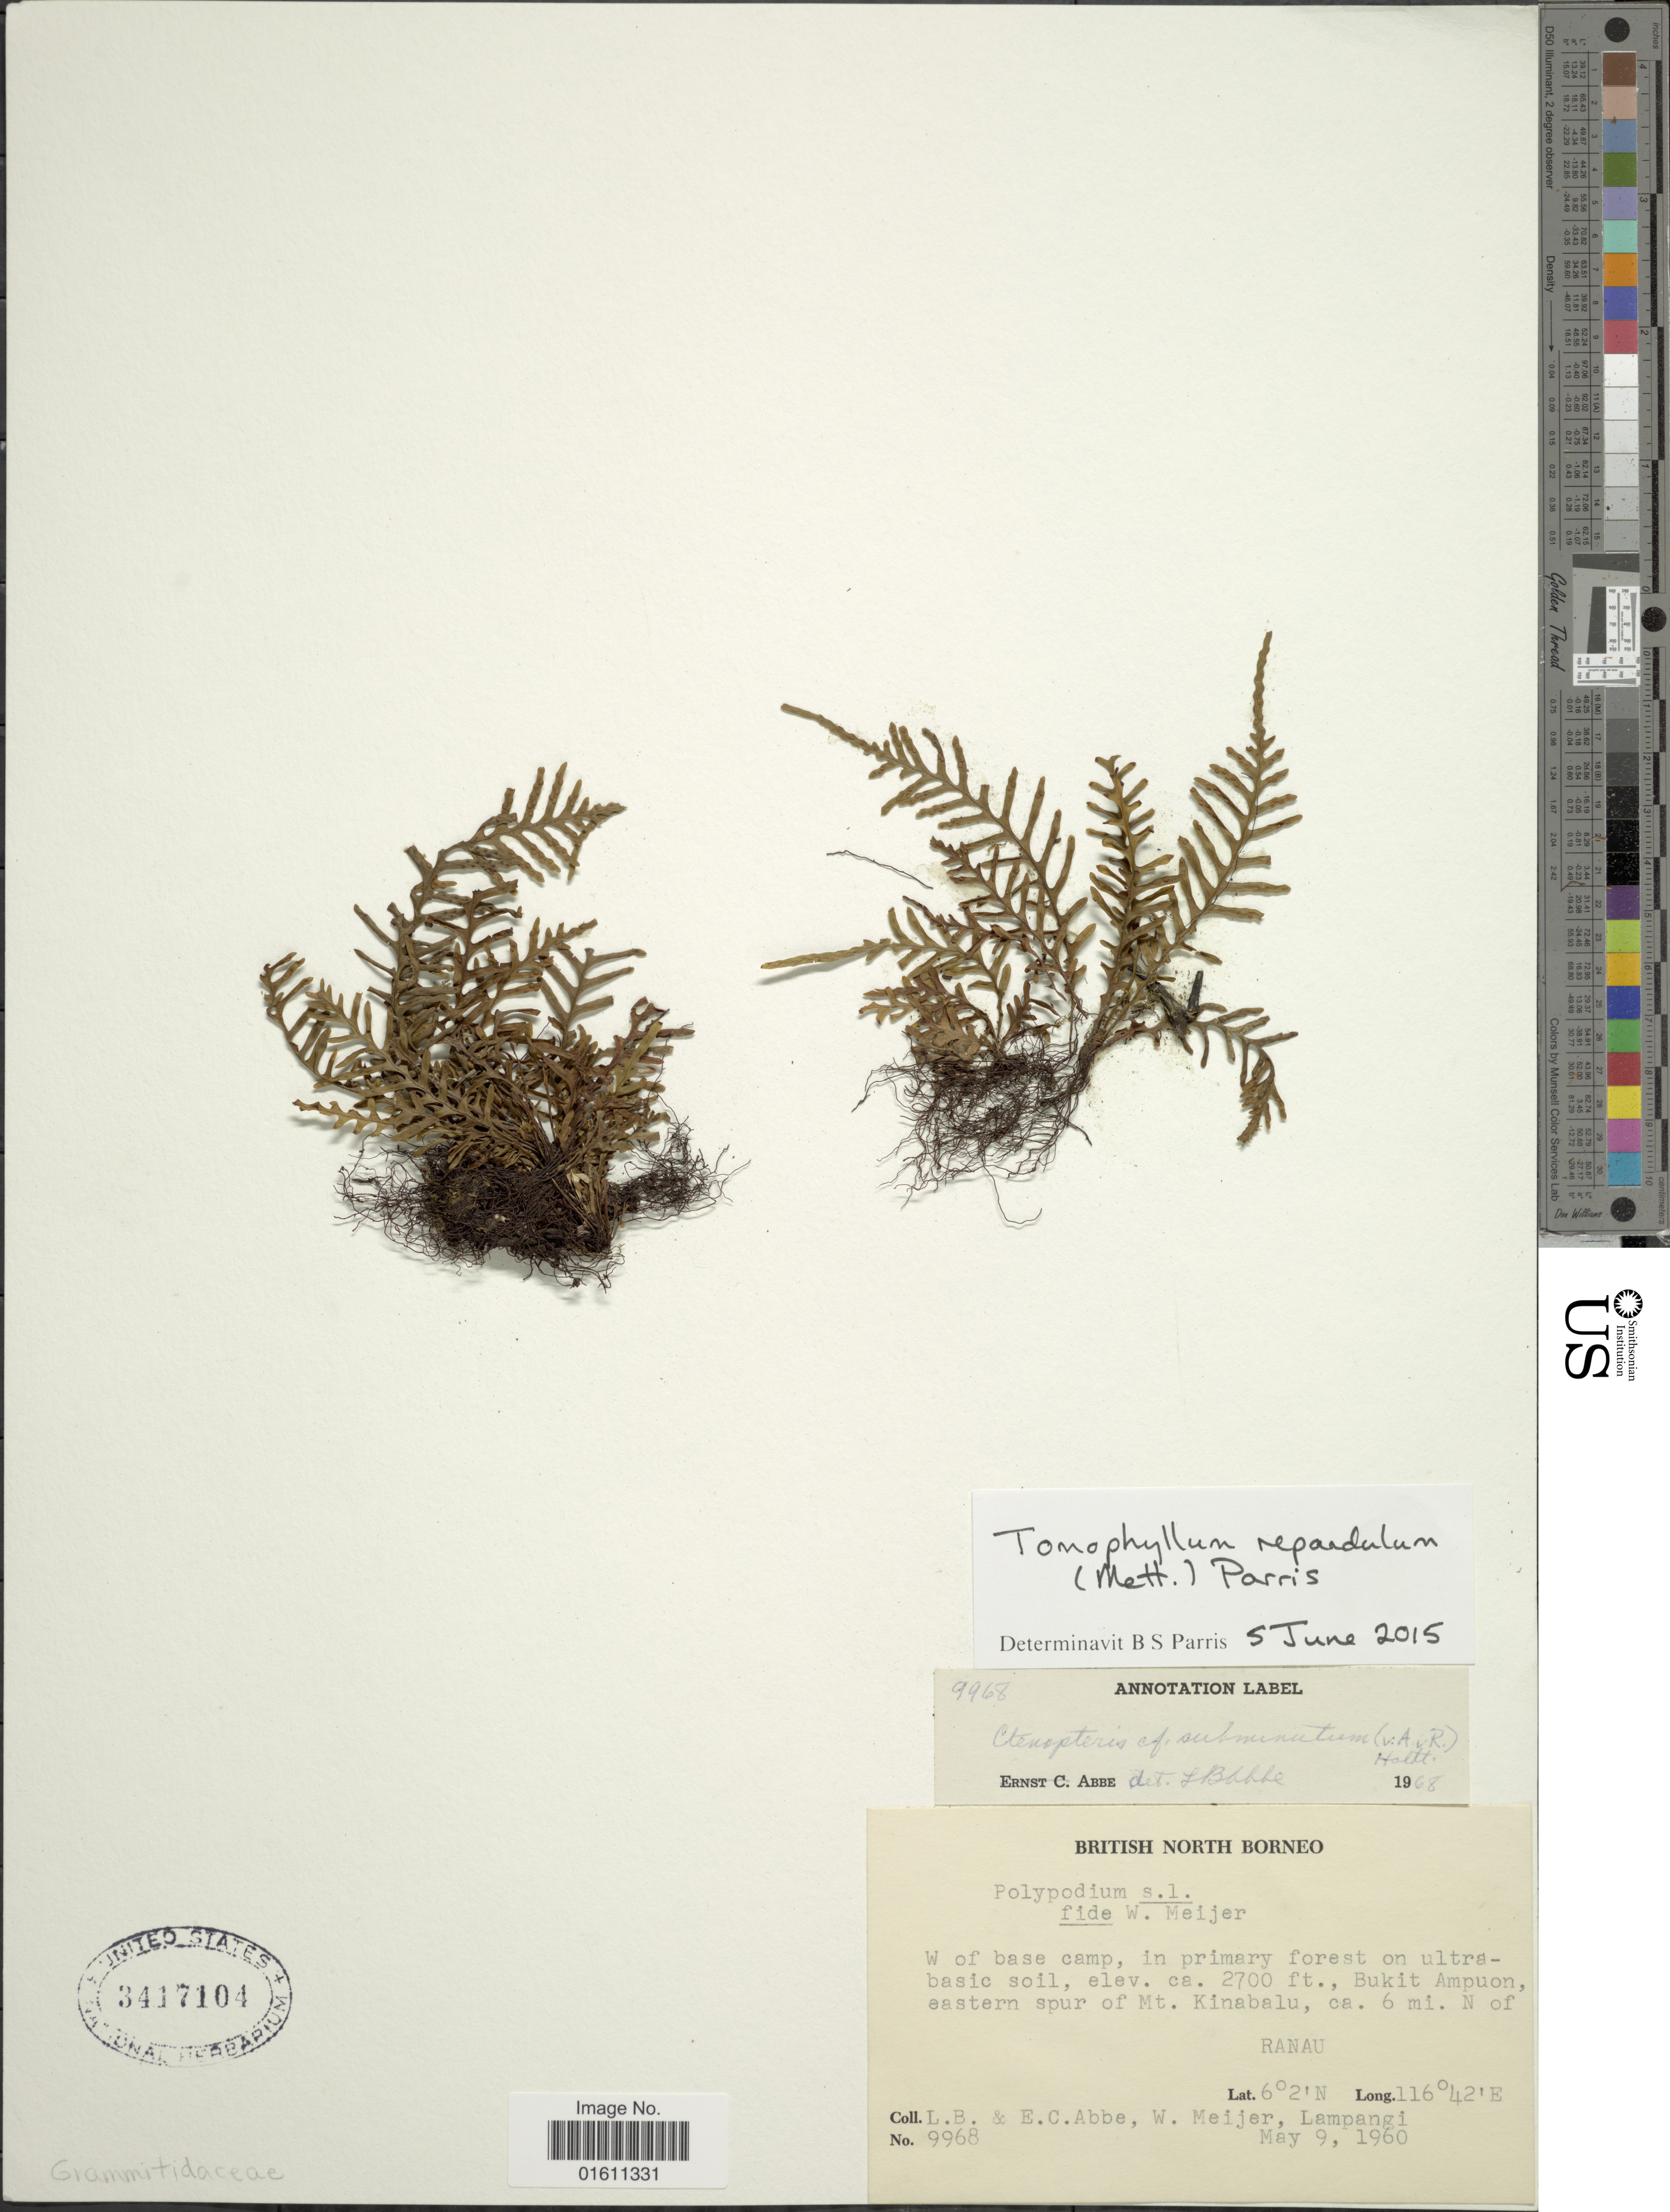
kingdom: Plantae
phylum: Tracheophyta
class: Polypodiopsida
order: Polypodiales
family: Polypodiaceae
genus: Tomophyllum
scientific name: Tomophyllum repandulum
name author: (Kunze ex Mett.) Parris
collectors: L. B. Abbe, E. C. Abbe, W. Meijer & Lampangi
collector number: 9968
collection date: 1960-05-09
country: Malaysia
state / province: Sabah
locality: British North Borneo, W of base camp, in primary forest on ultra-basic soil, Bukit Ampuon, eastern spur of Mt. Kinabalu, ca. 6 mi. N of Ranau.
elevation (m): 823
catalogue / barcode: US 3417104